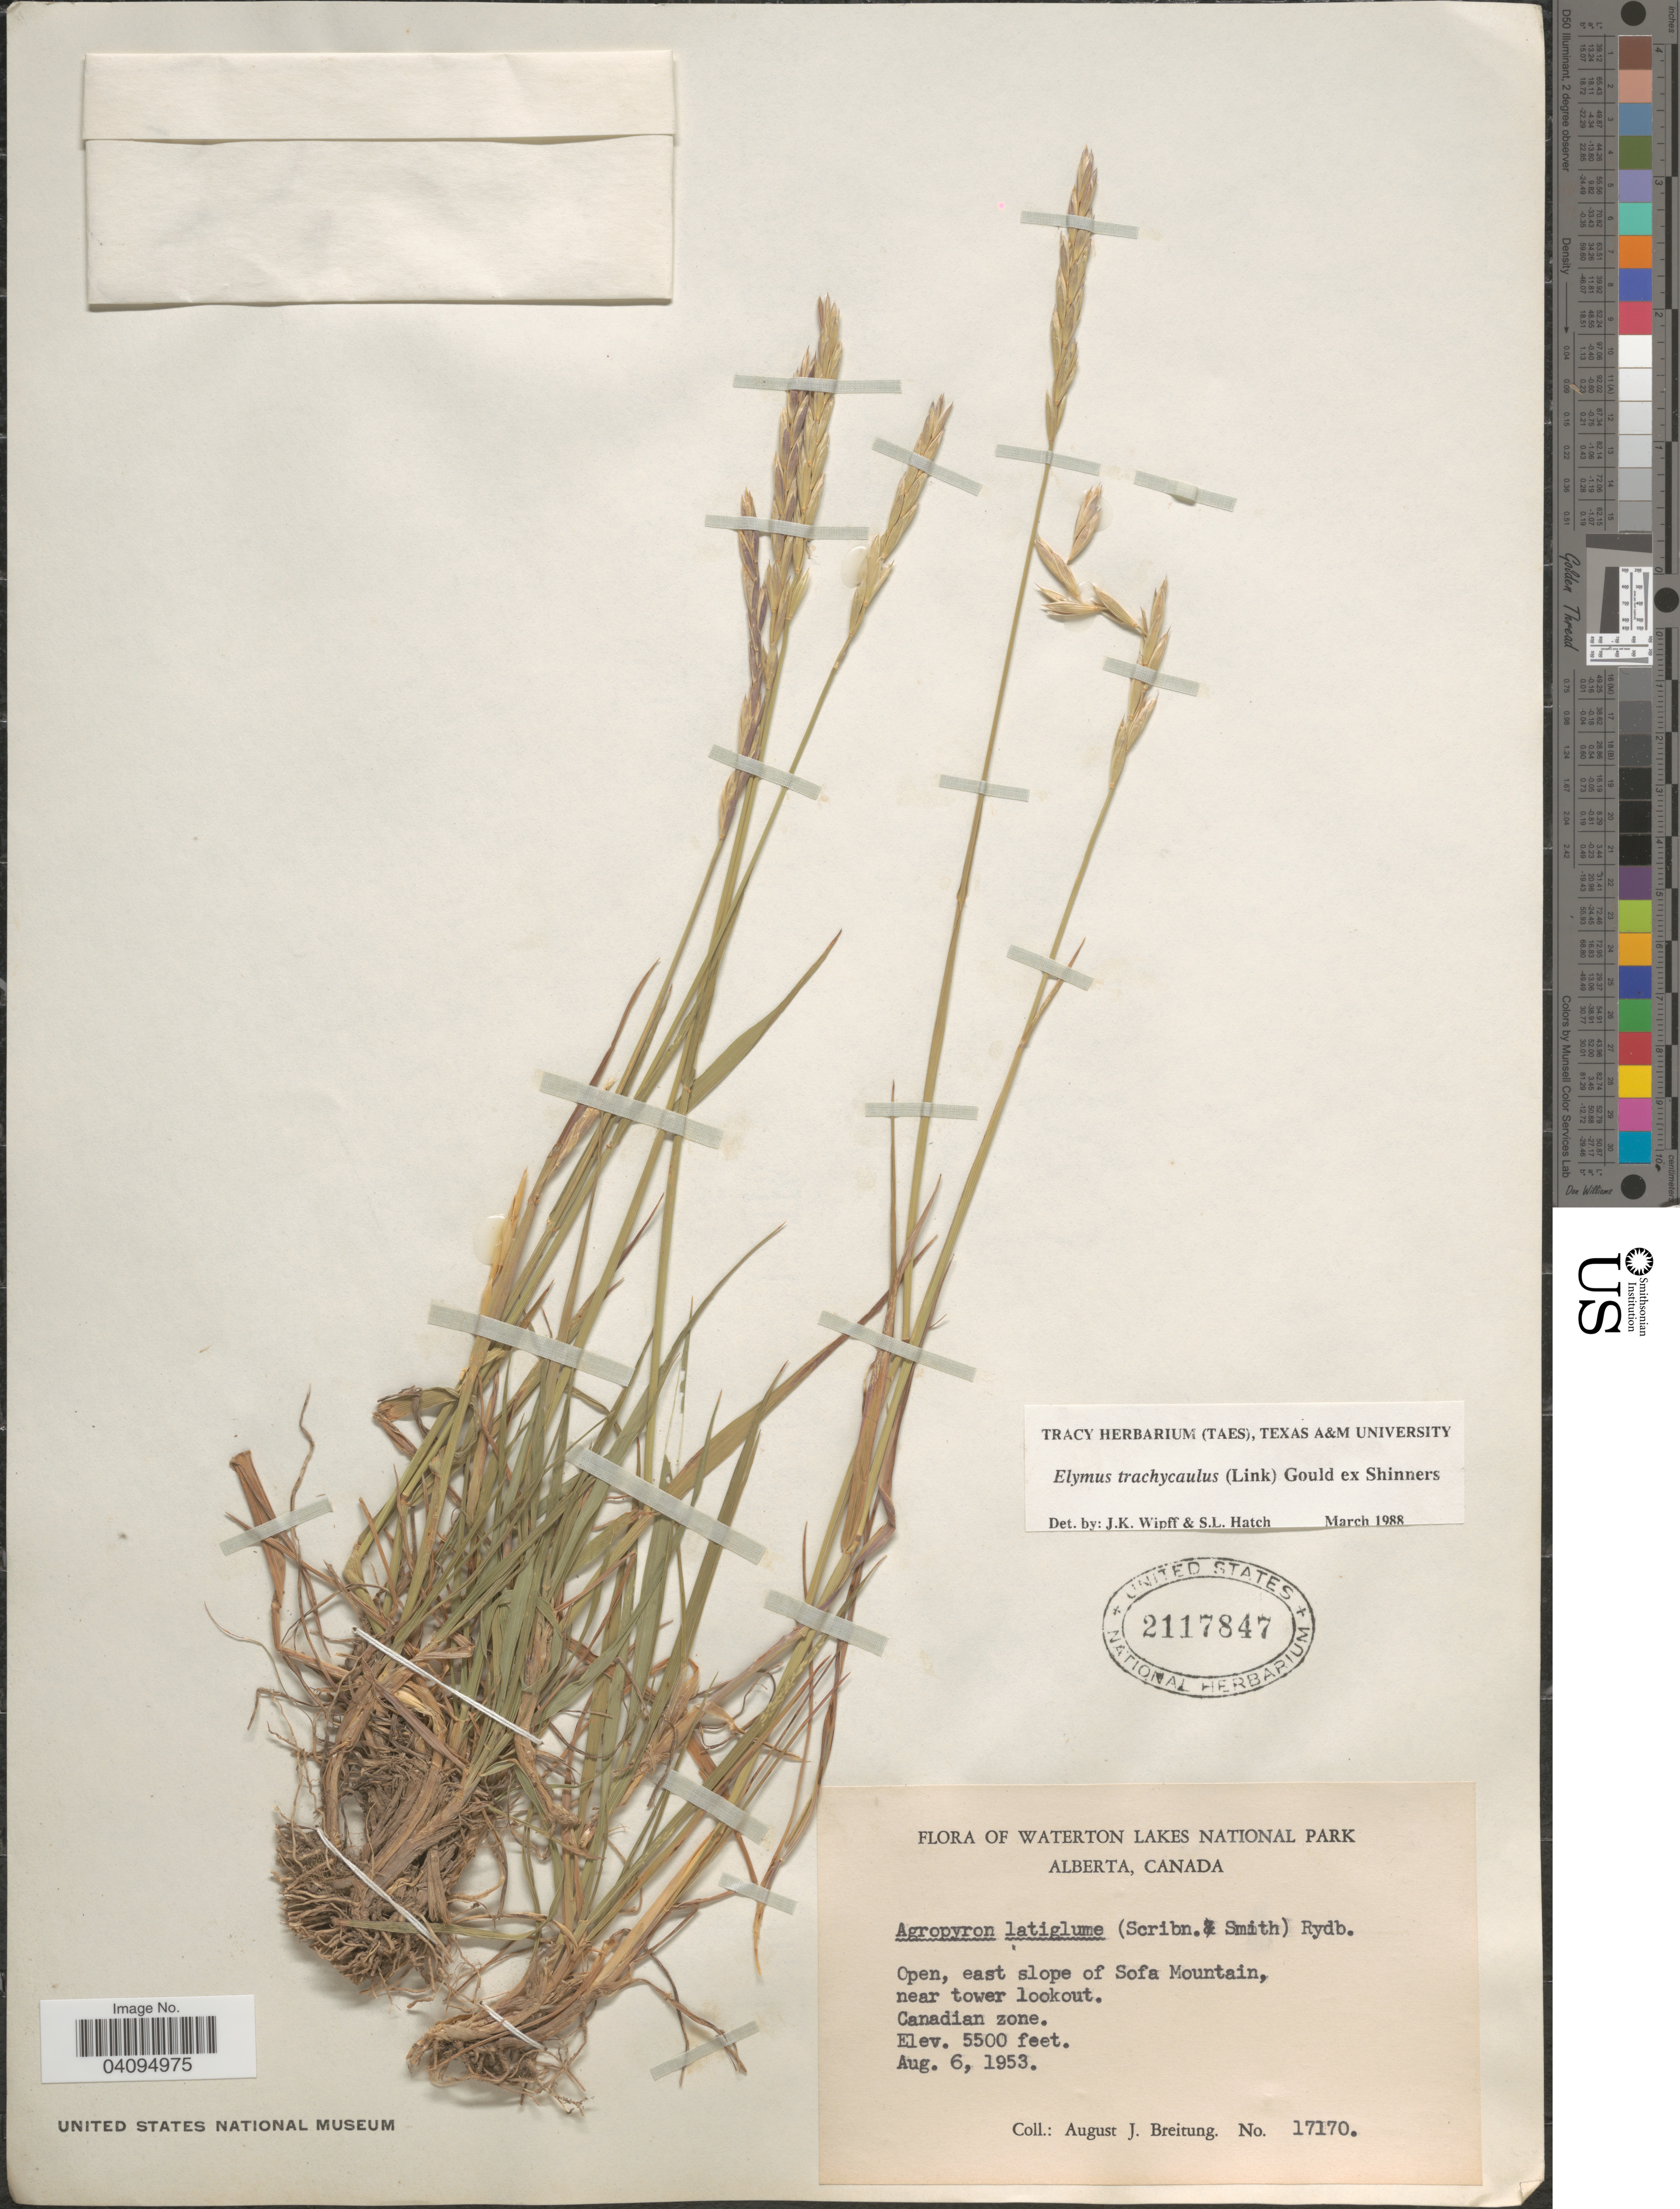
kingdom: Plantae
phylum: Tracheophyta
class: Liliopsida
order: Poales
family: Poaceae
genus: Elymus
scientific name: Elymus trachycaulus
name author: (Link) Gould ex Shinners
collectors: A. Breitung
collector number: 17170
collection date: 1953-08-06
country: Canada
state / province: Alberta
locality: Waterton Lakes National Park. Open, east slope of Sofa Mountain, near tower lookout. Canadian zone.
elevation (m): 1676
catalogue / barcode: US 2117847